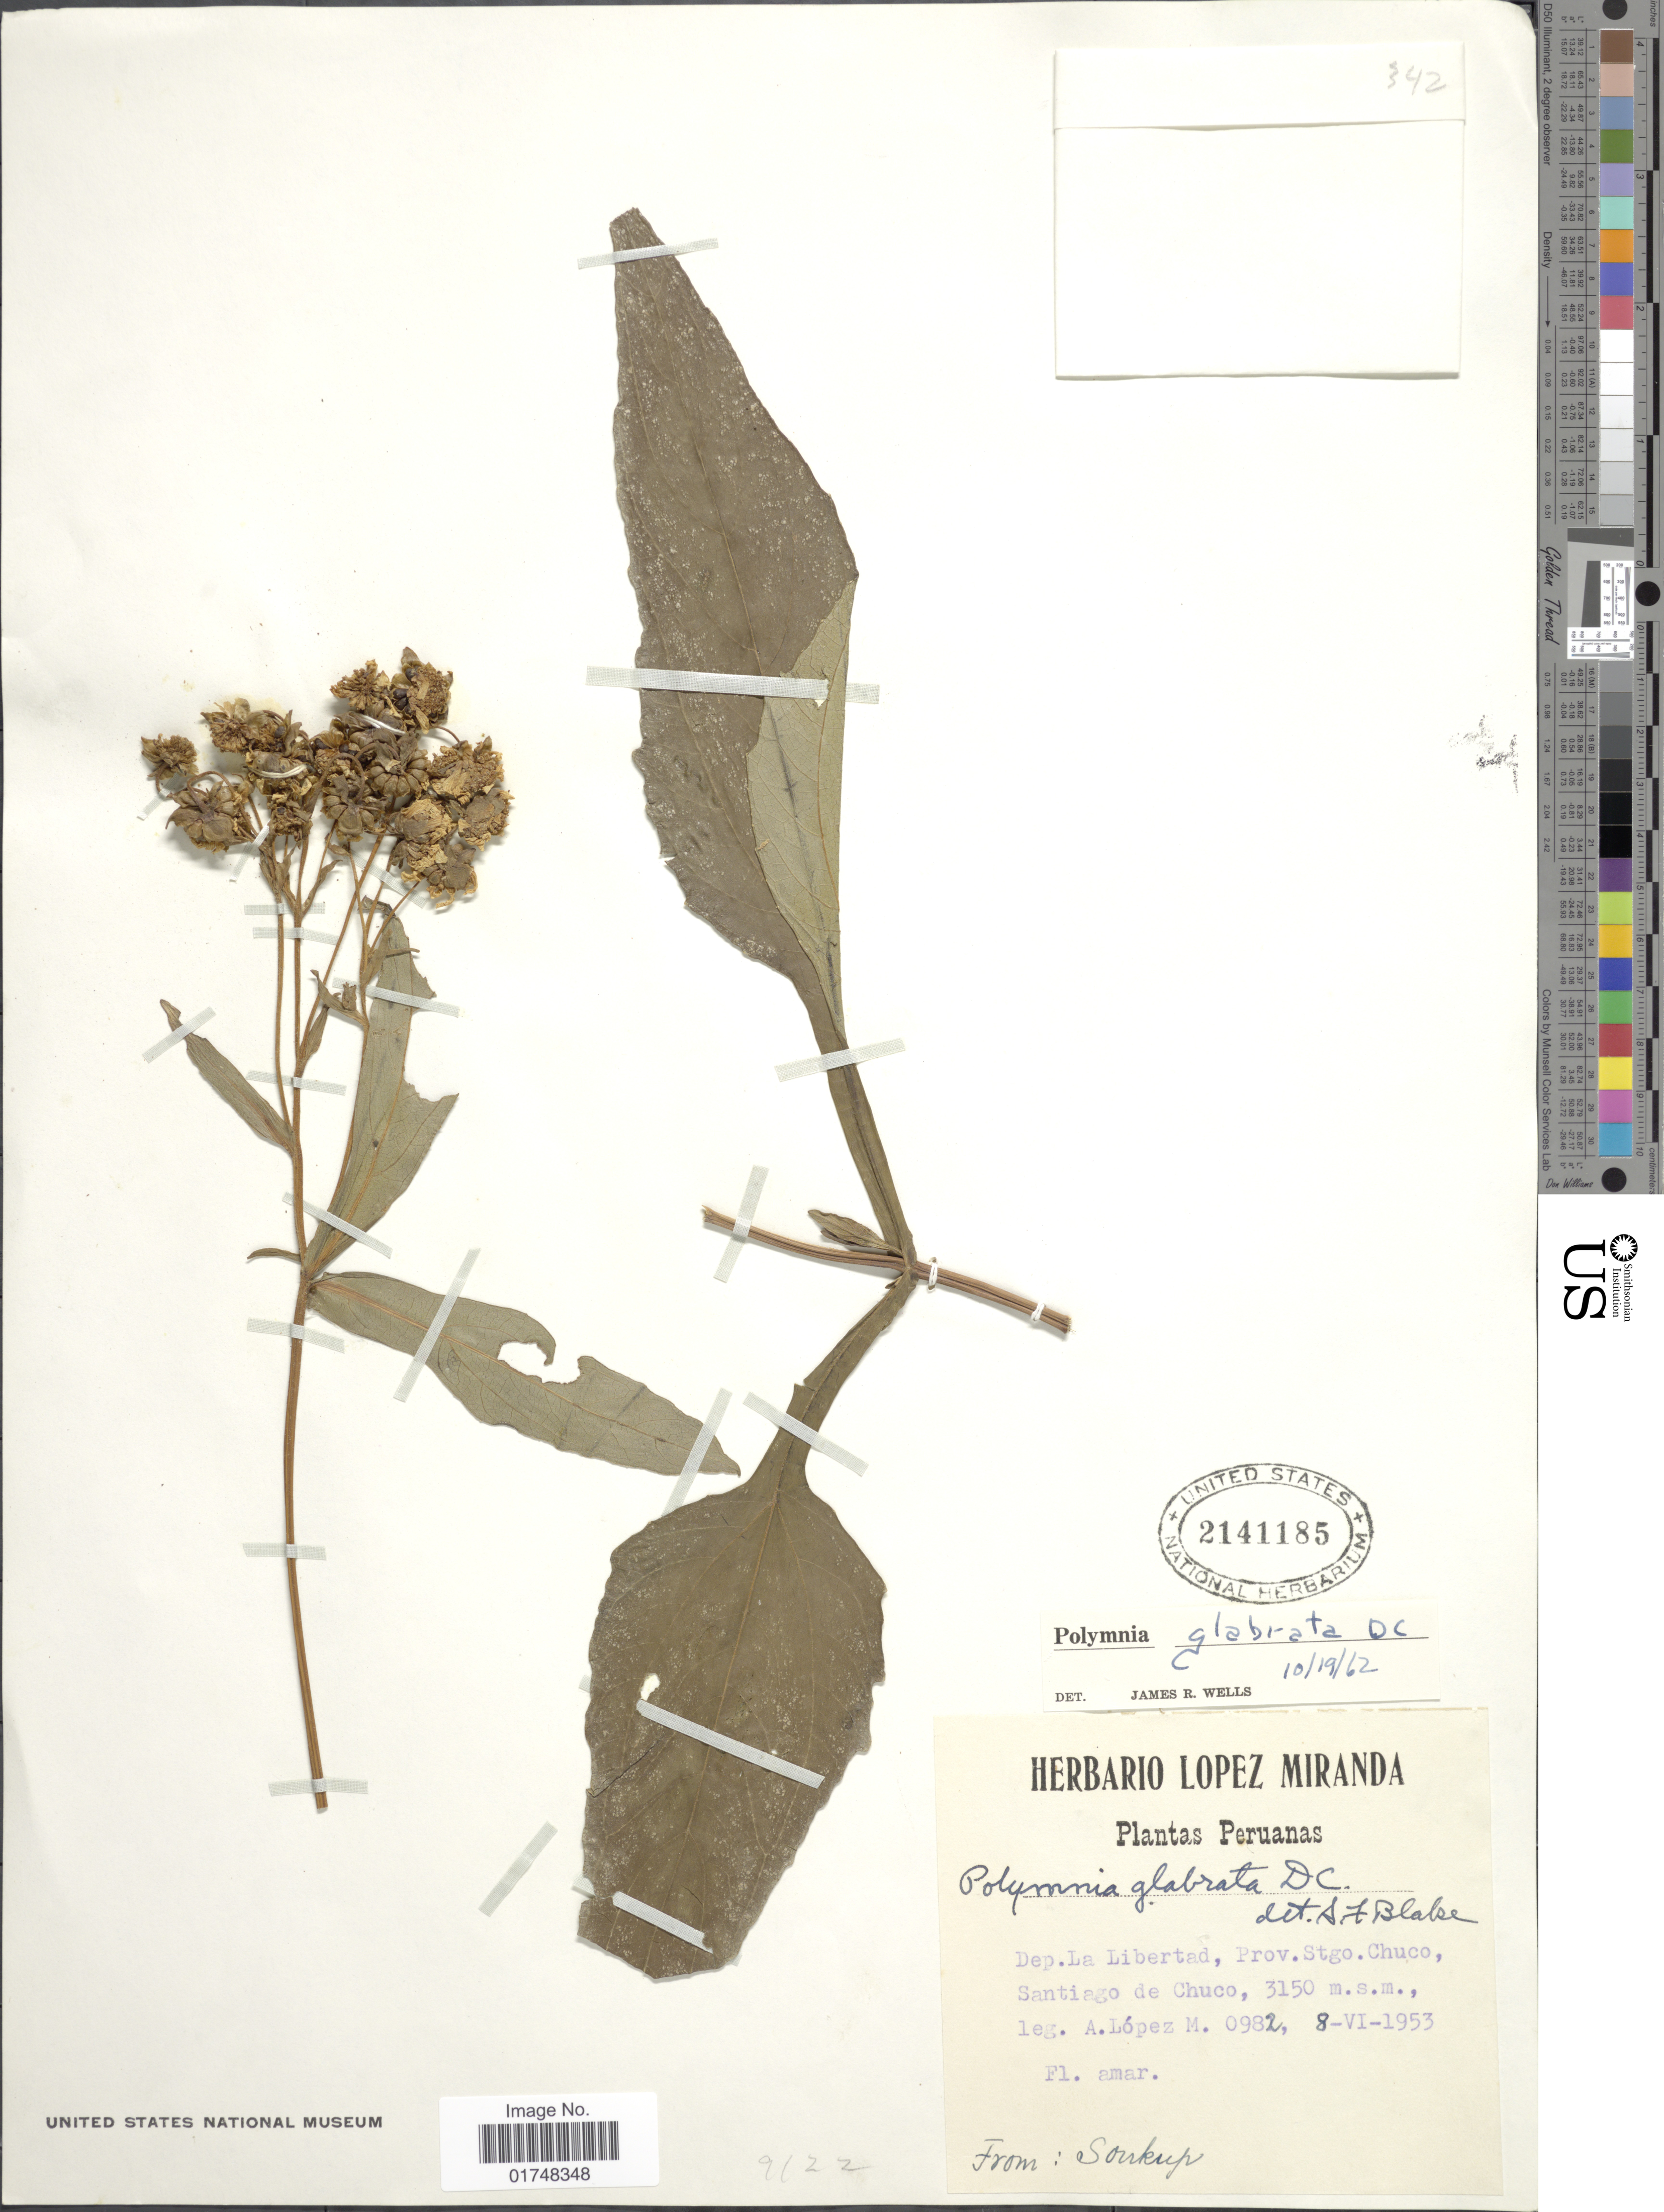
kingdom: Plantae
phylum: Tracheophyta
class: Magnoliopsida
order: Asterales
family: Asteraceae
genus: Smallanthus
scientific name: Smallanthus glabratus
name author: (DC.) H. Rob.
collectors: A. López M.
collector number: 0982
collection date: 1953-06-08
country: Peru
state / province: La Libertad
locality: Prov. Stgo. Chuco, Santiago de Chuco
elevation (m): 3150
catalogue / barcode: US 2141185